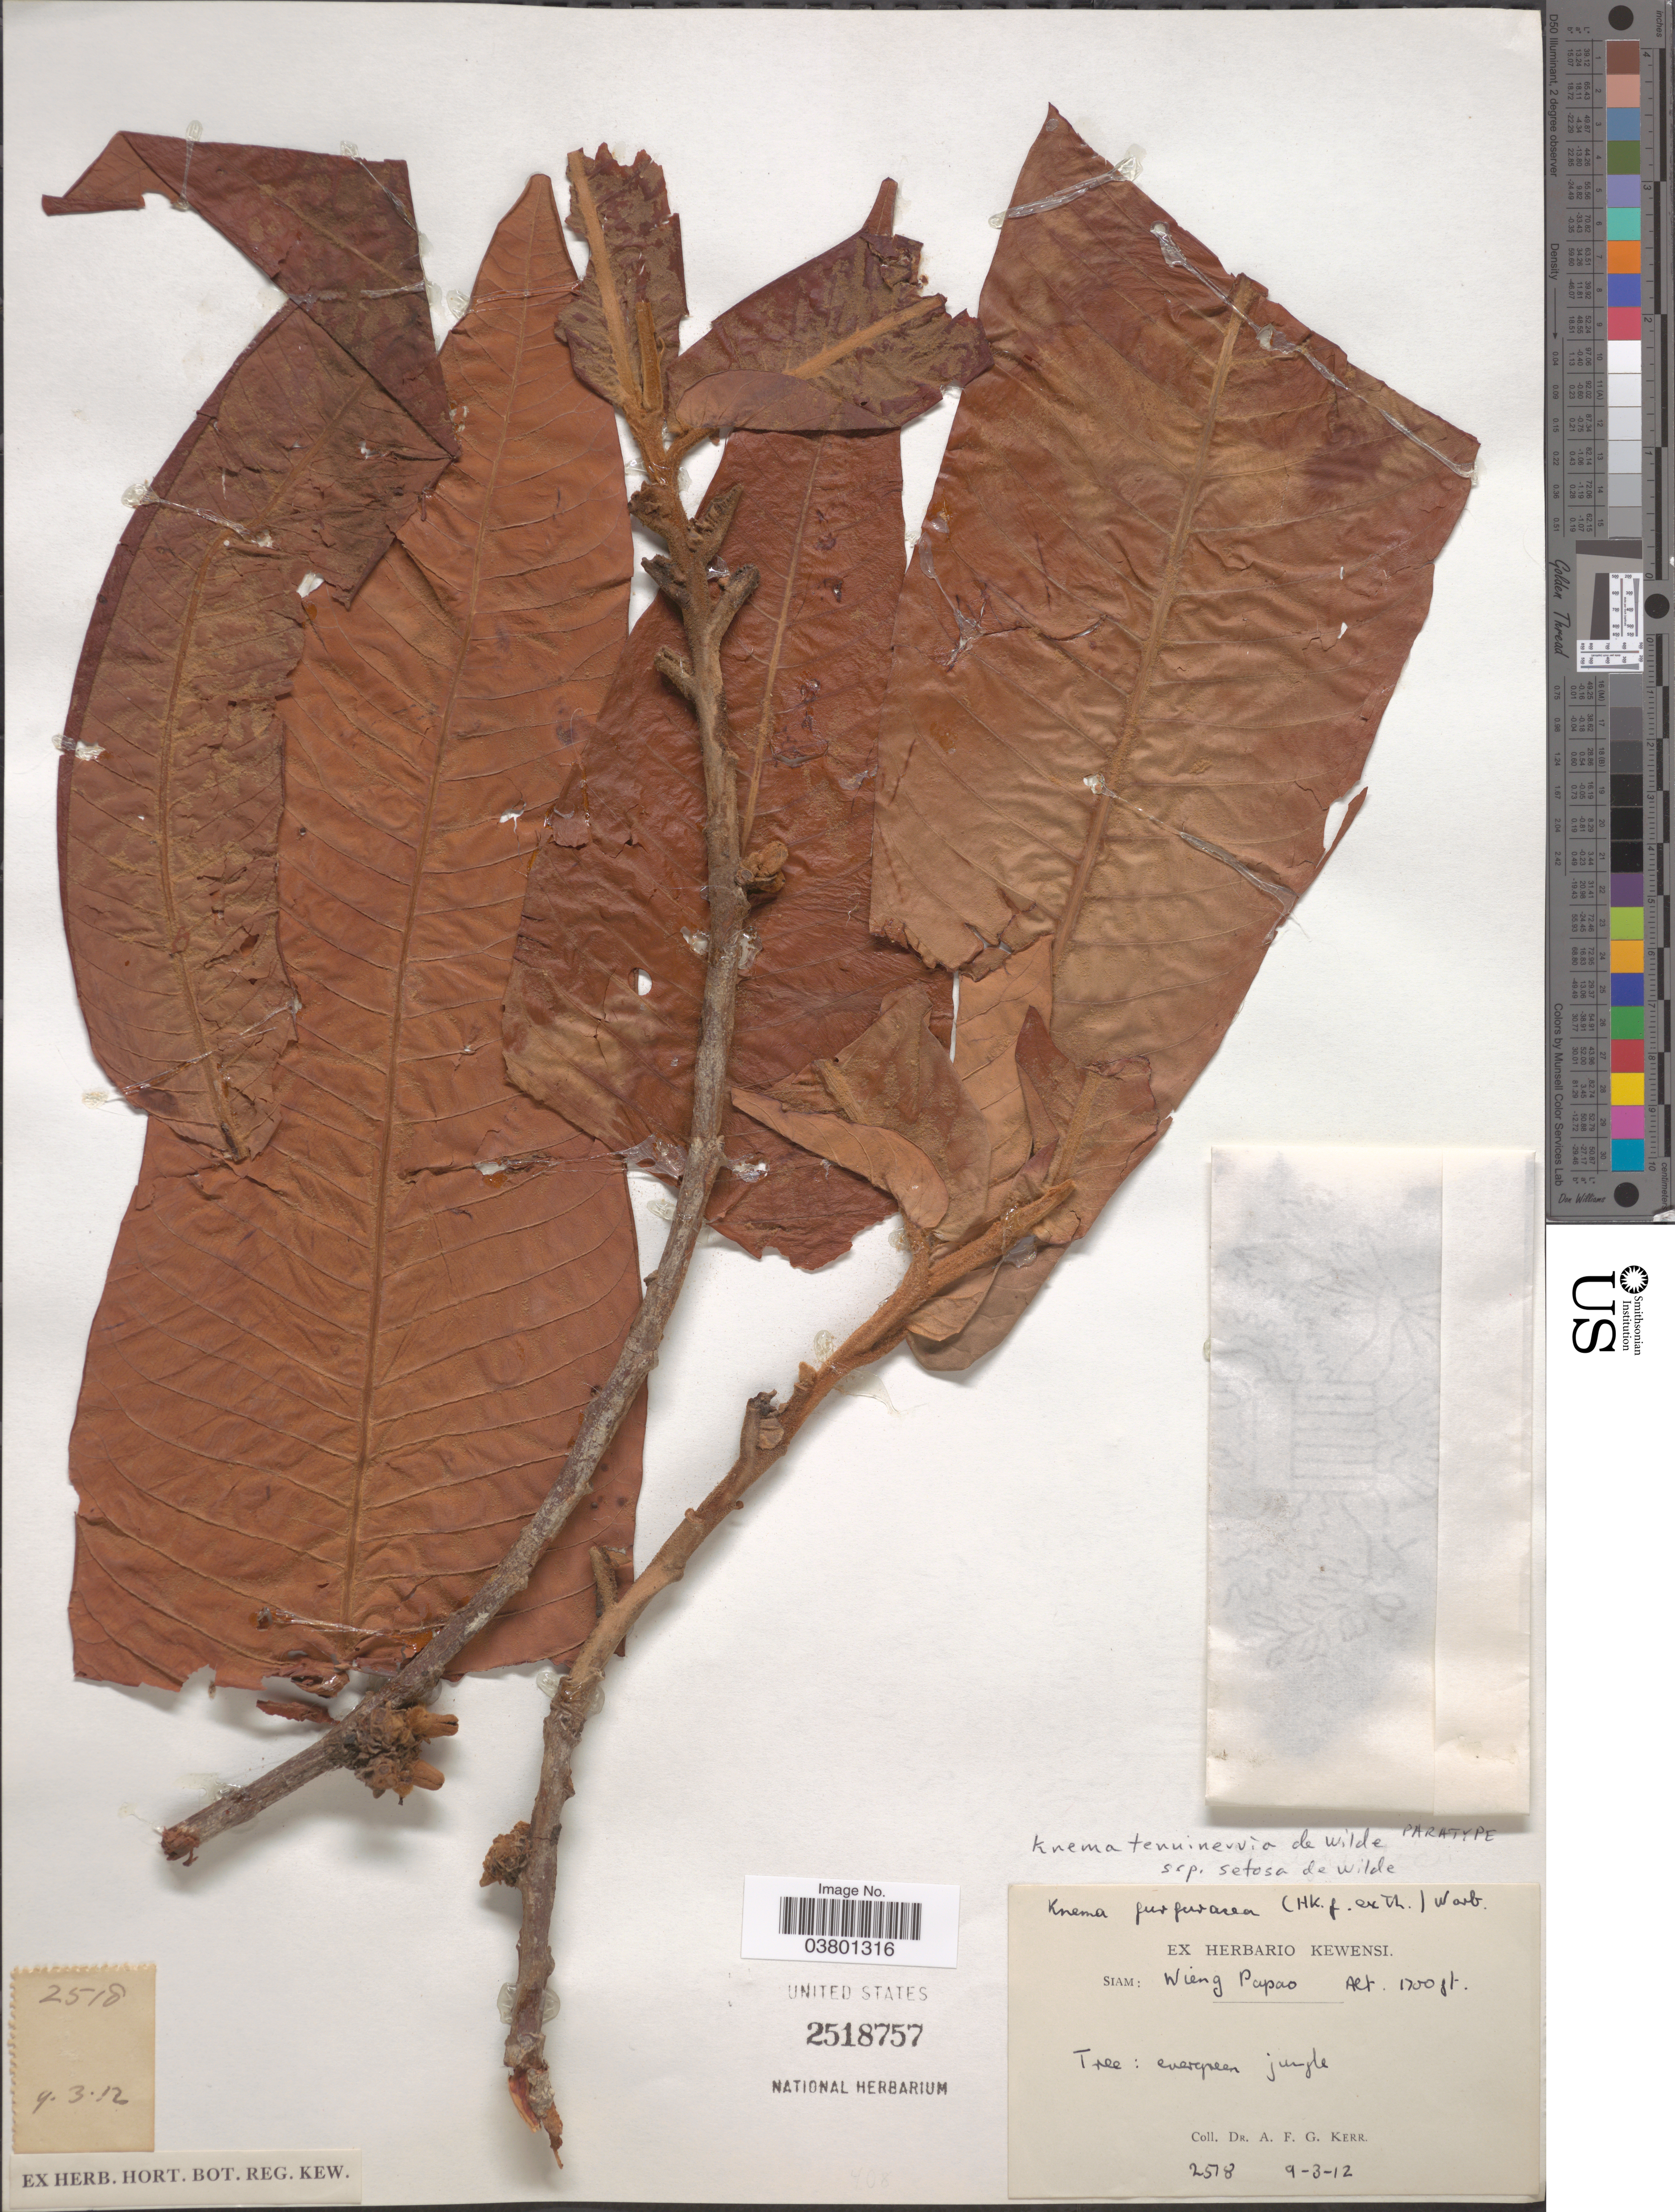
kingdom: Plantae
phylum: Tracheophyta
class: Magnoliopsida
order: Magnoliales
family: Myristicaceae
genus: Knema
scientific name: Knema sumatrana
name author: (Blume) W.J. de Wilde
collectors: A. F. G. Kerr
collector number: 2518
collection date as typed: Transcribed d/m/y: 9/3/12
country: Thailand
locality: Siam: Wieng Papao.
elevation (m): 518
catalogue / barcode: US 2518757